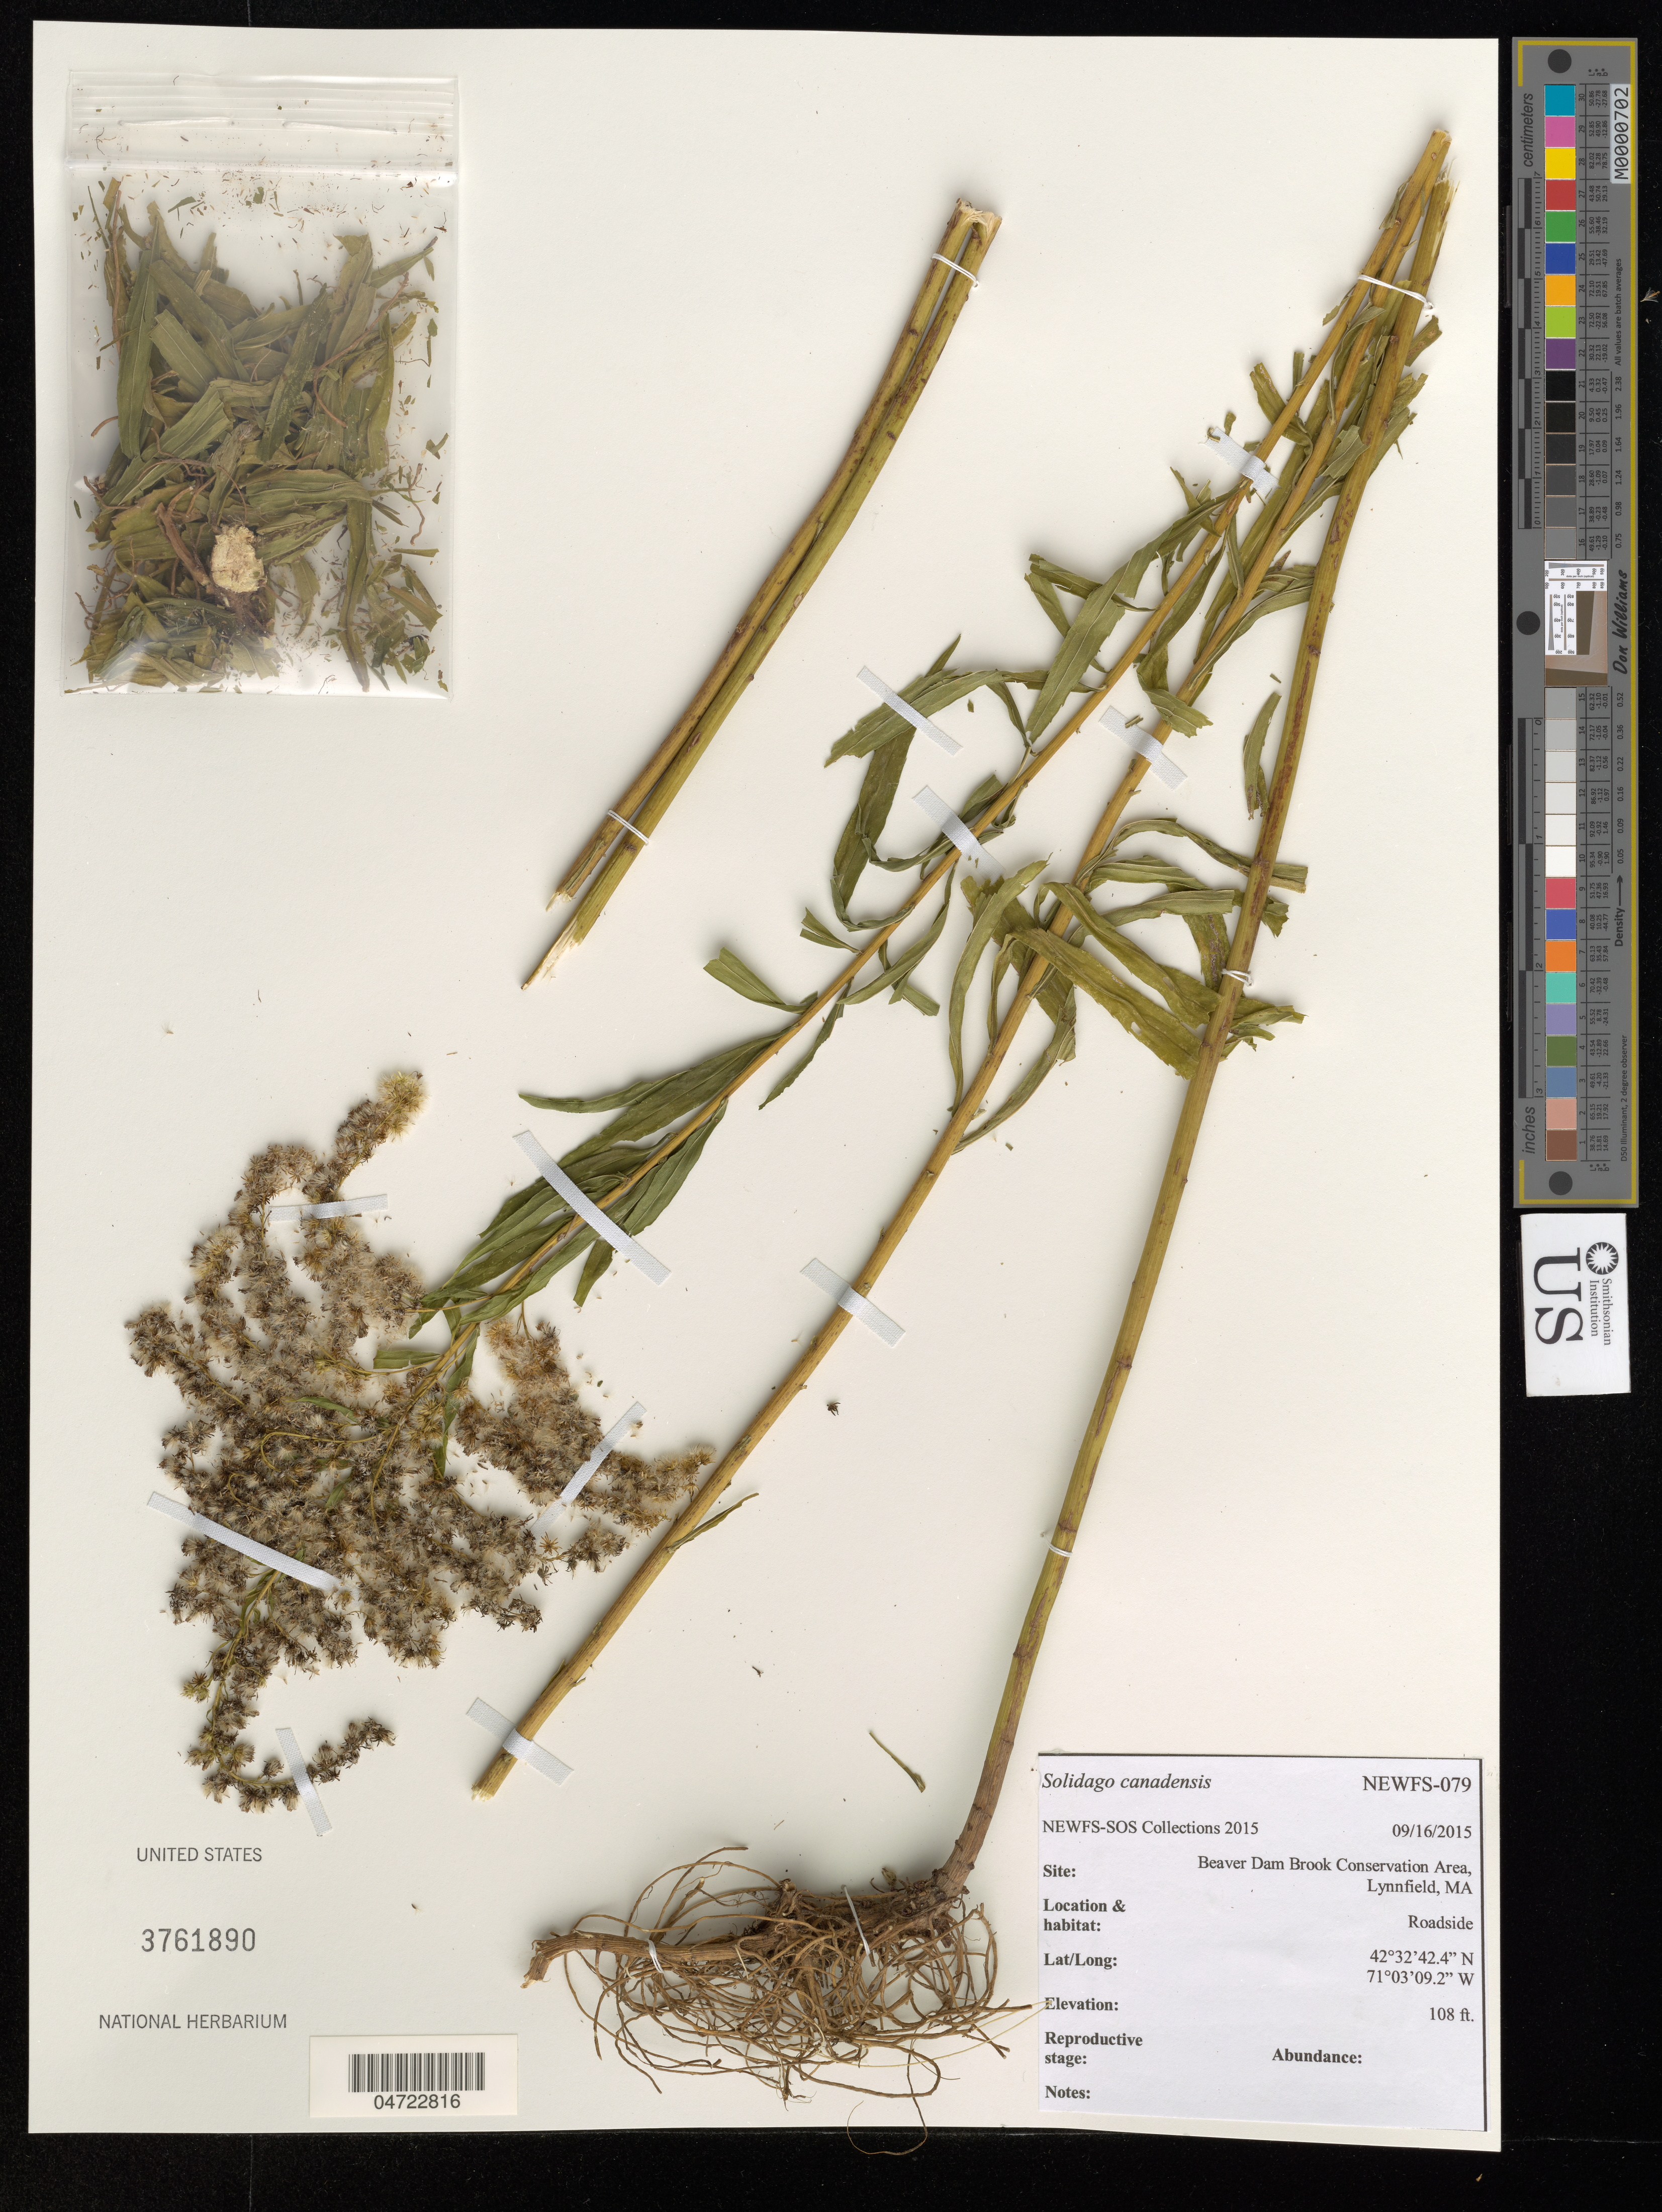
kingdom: Plantae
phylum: Tracheophyta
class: Magnoliopsida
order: Asterales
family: Asteraceae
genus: Solidago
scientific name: Solidago canadensis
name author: L.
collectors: NEWFS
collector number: NEWFS-079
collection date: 2015-09-16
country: United States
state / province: Massachusetts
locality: Site: Beaver Dam Brook Conservation Area, Lynnfield, MA. Roadside.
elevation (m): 33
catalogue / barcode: US 3761890